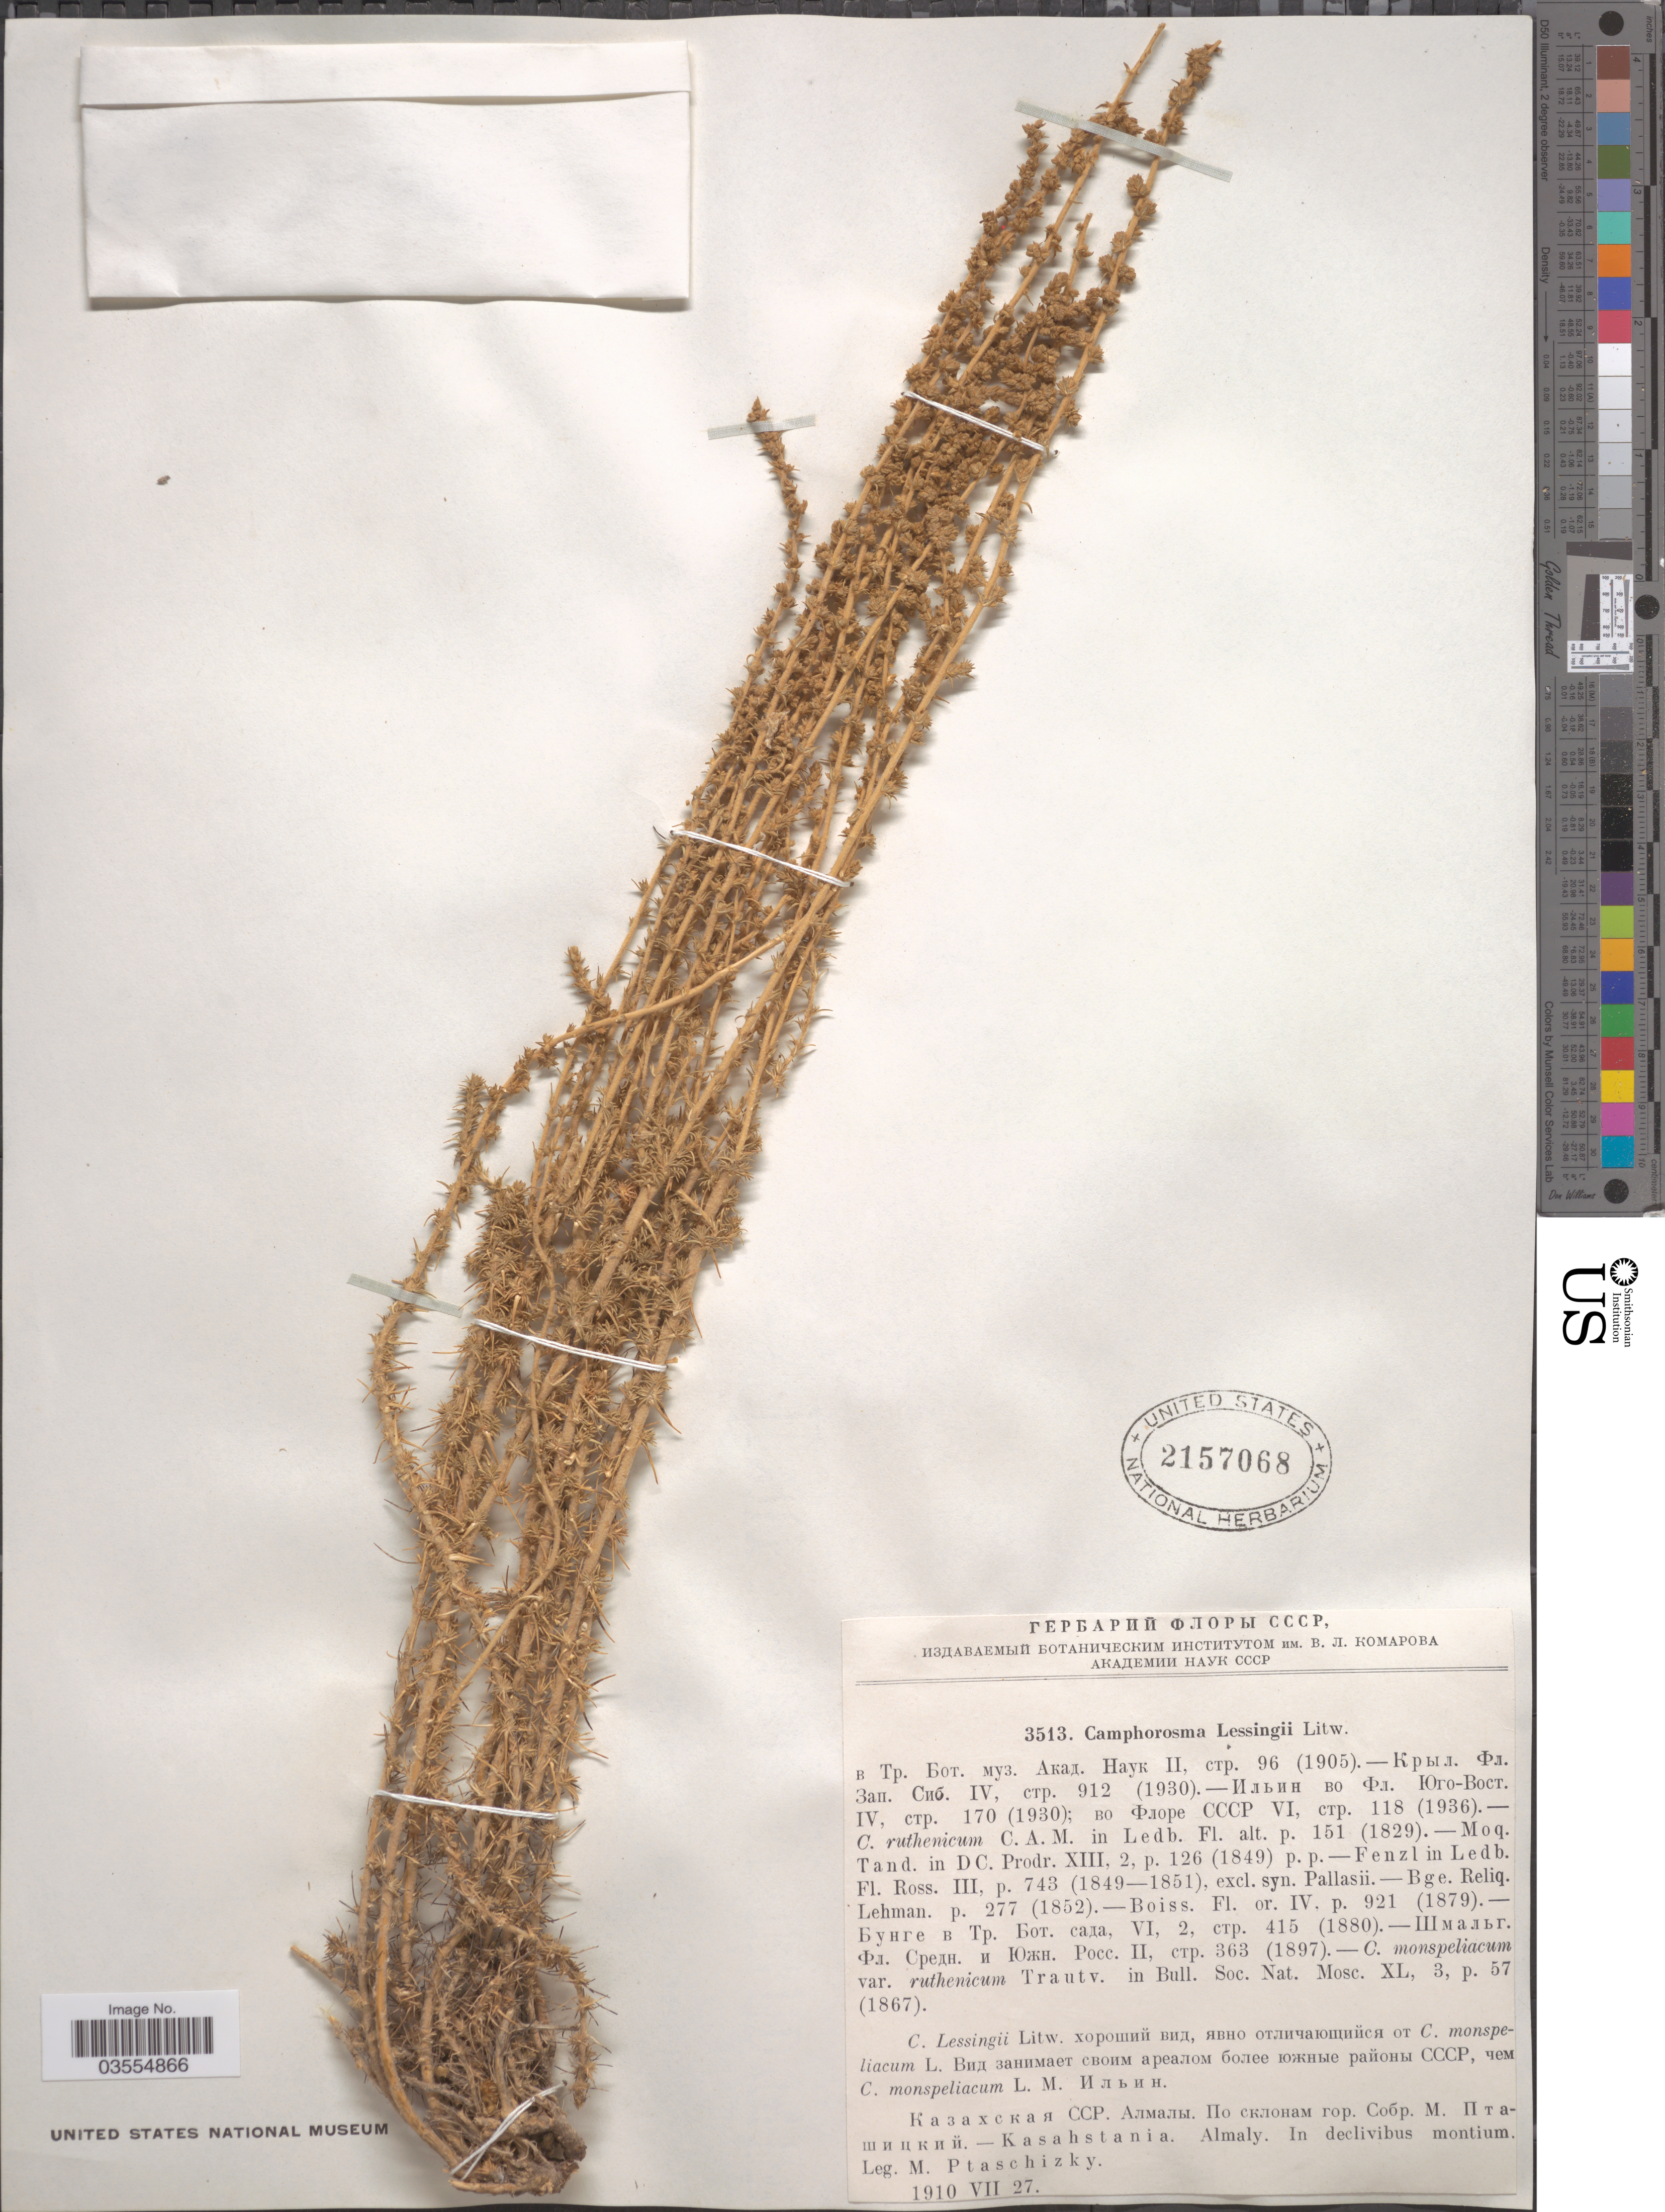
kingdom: Plantae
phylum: Tracheophyta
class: Magnoliopsida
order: Caryophyllales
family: Amaranthaceae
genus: Camphorosma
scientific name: Camphorosma lessingii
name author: Litv.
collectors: M. Ptaschicki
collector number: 3513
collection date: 1910-07-27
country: Kazakhstan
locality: Kasahstania. Almaly. In declivibus montium.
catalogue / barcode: US 2157068